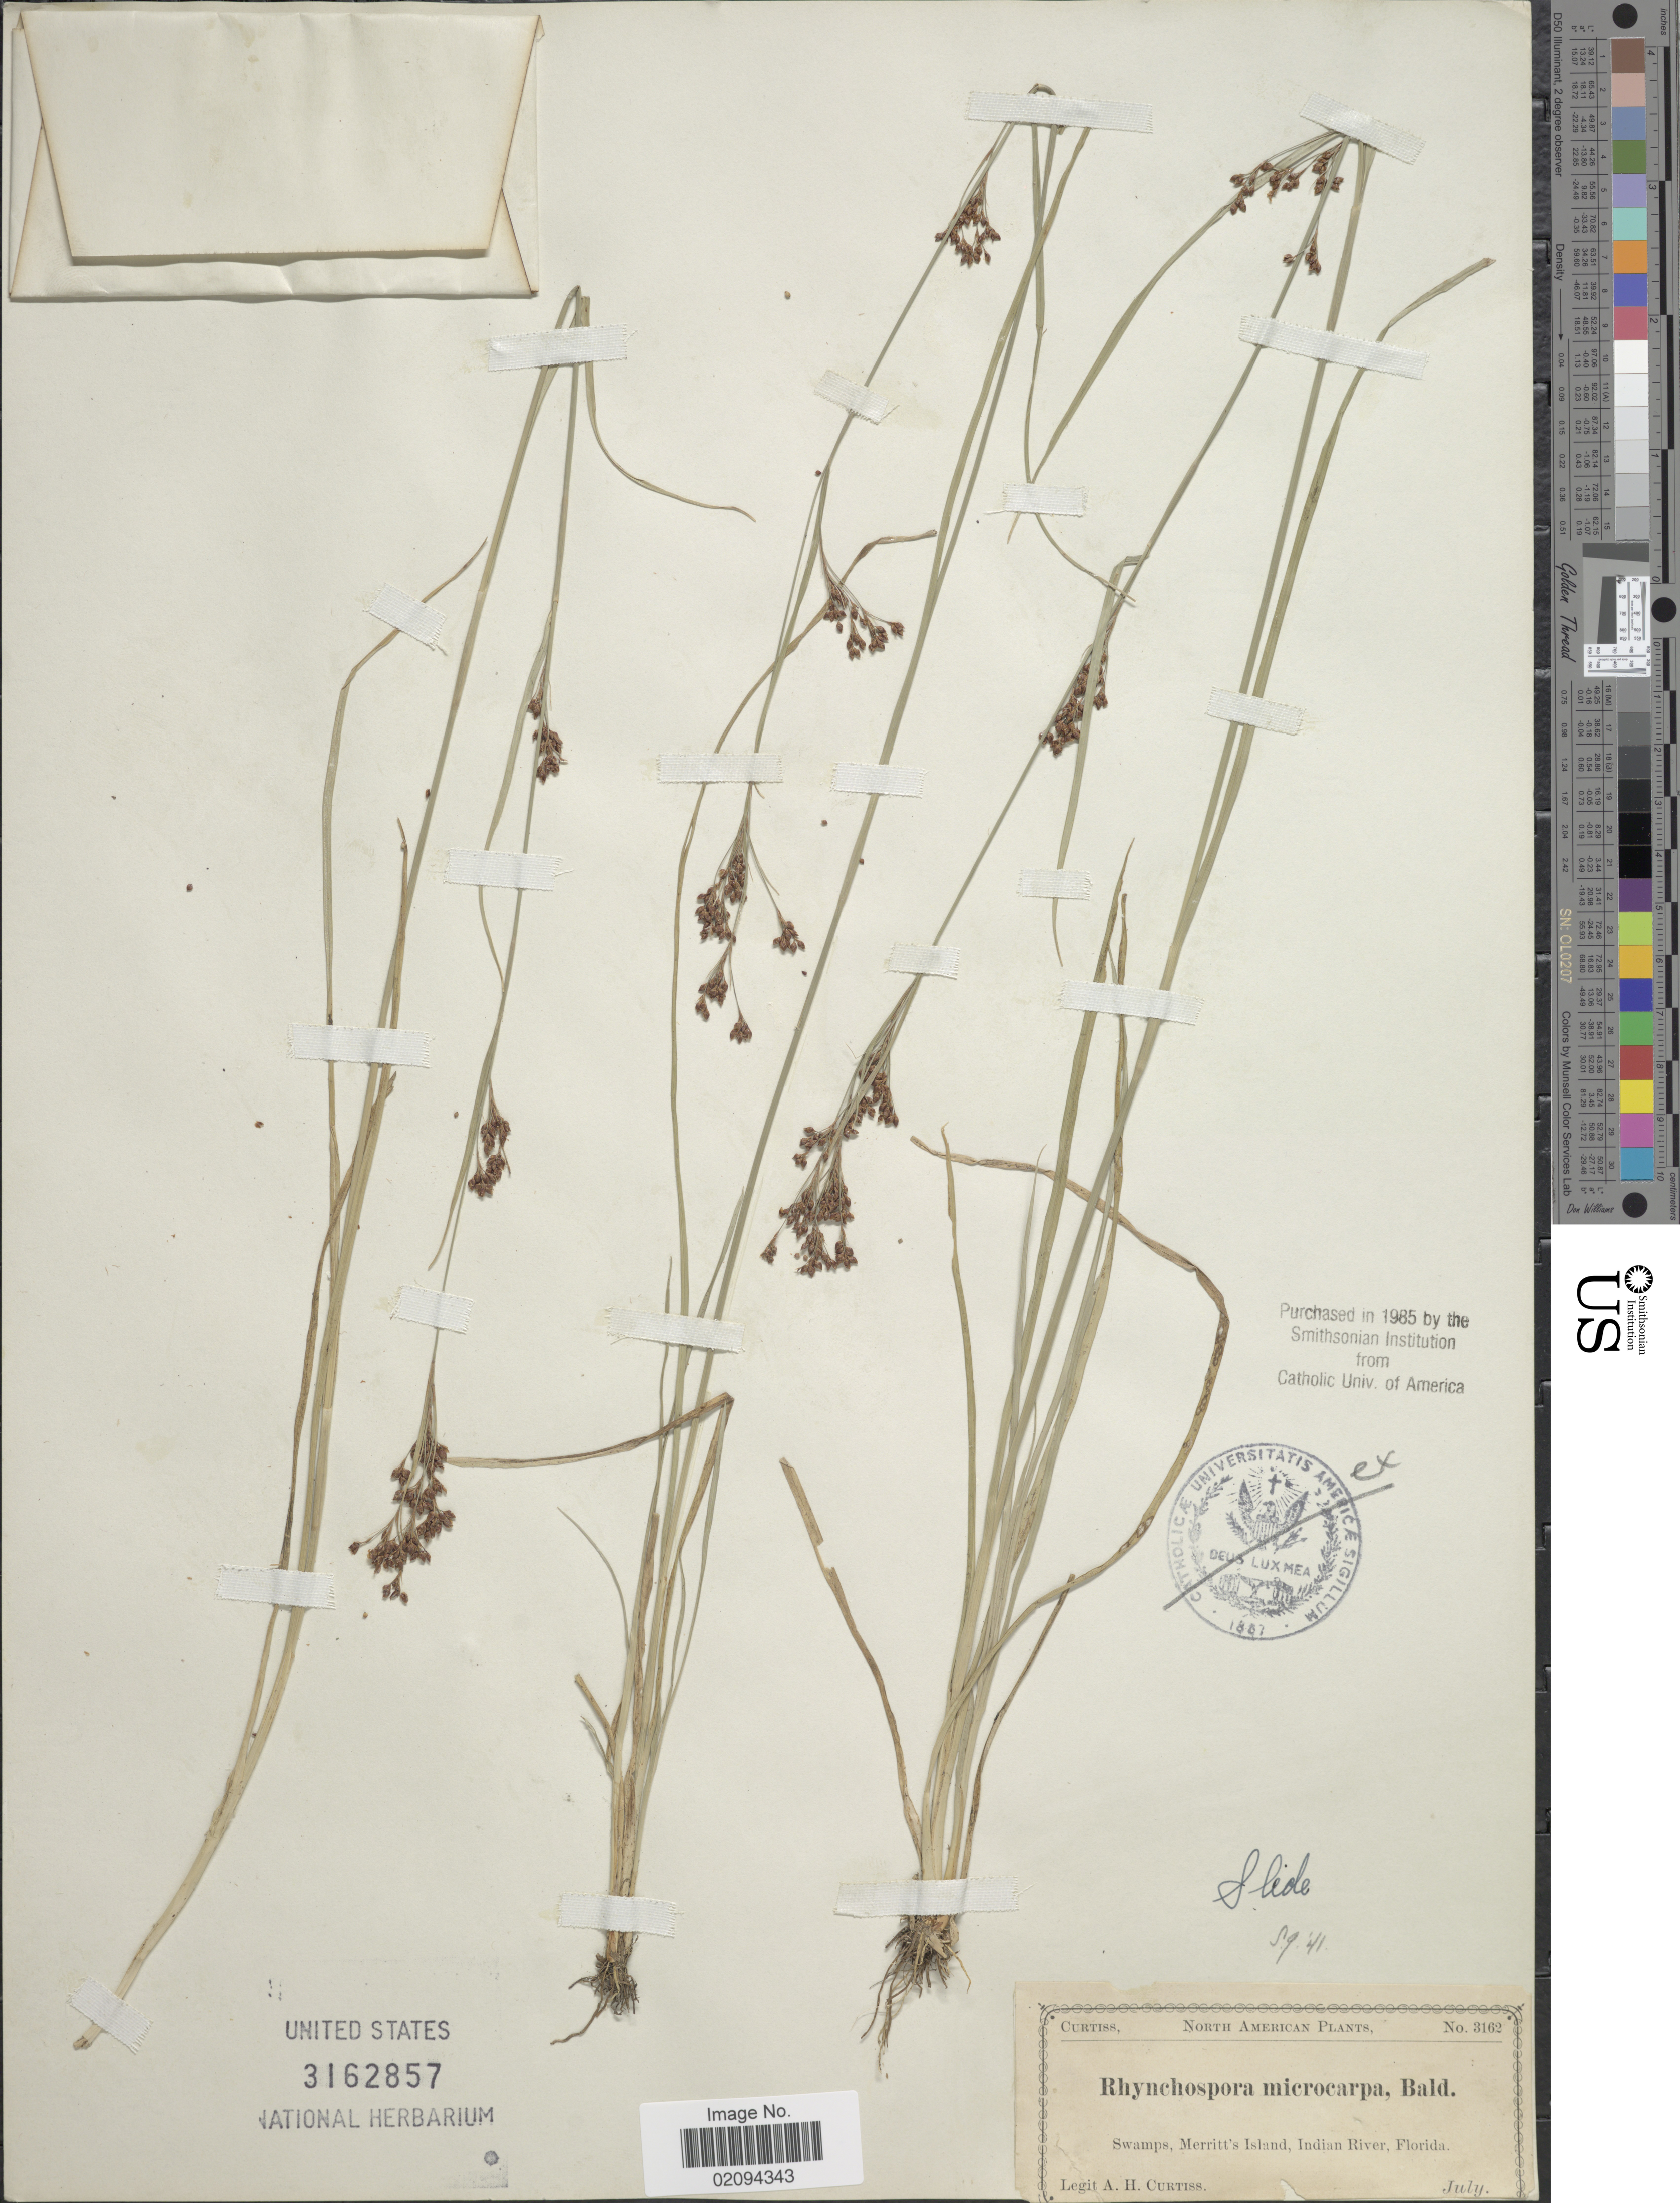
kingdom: Plantae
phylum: Tracheophyta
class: Liliopsida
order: Poales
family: Cyperaceae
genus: Rhynchospora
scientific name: Rhynchospora microcarpa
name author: Baldwin ex A. Gray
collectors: A. H. Curtiss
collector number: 3162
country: United States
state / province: Florida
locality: Swamps, Merritt's Island, Indian River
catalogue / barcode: US 3162857